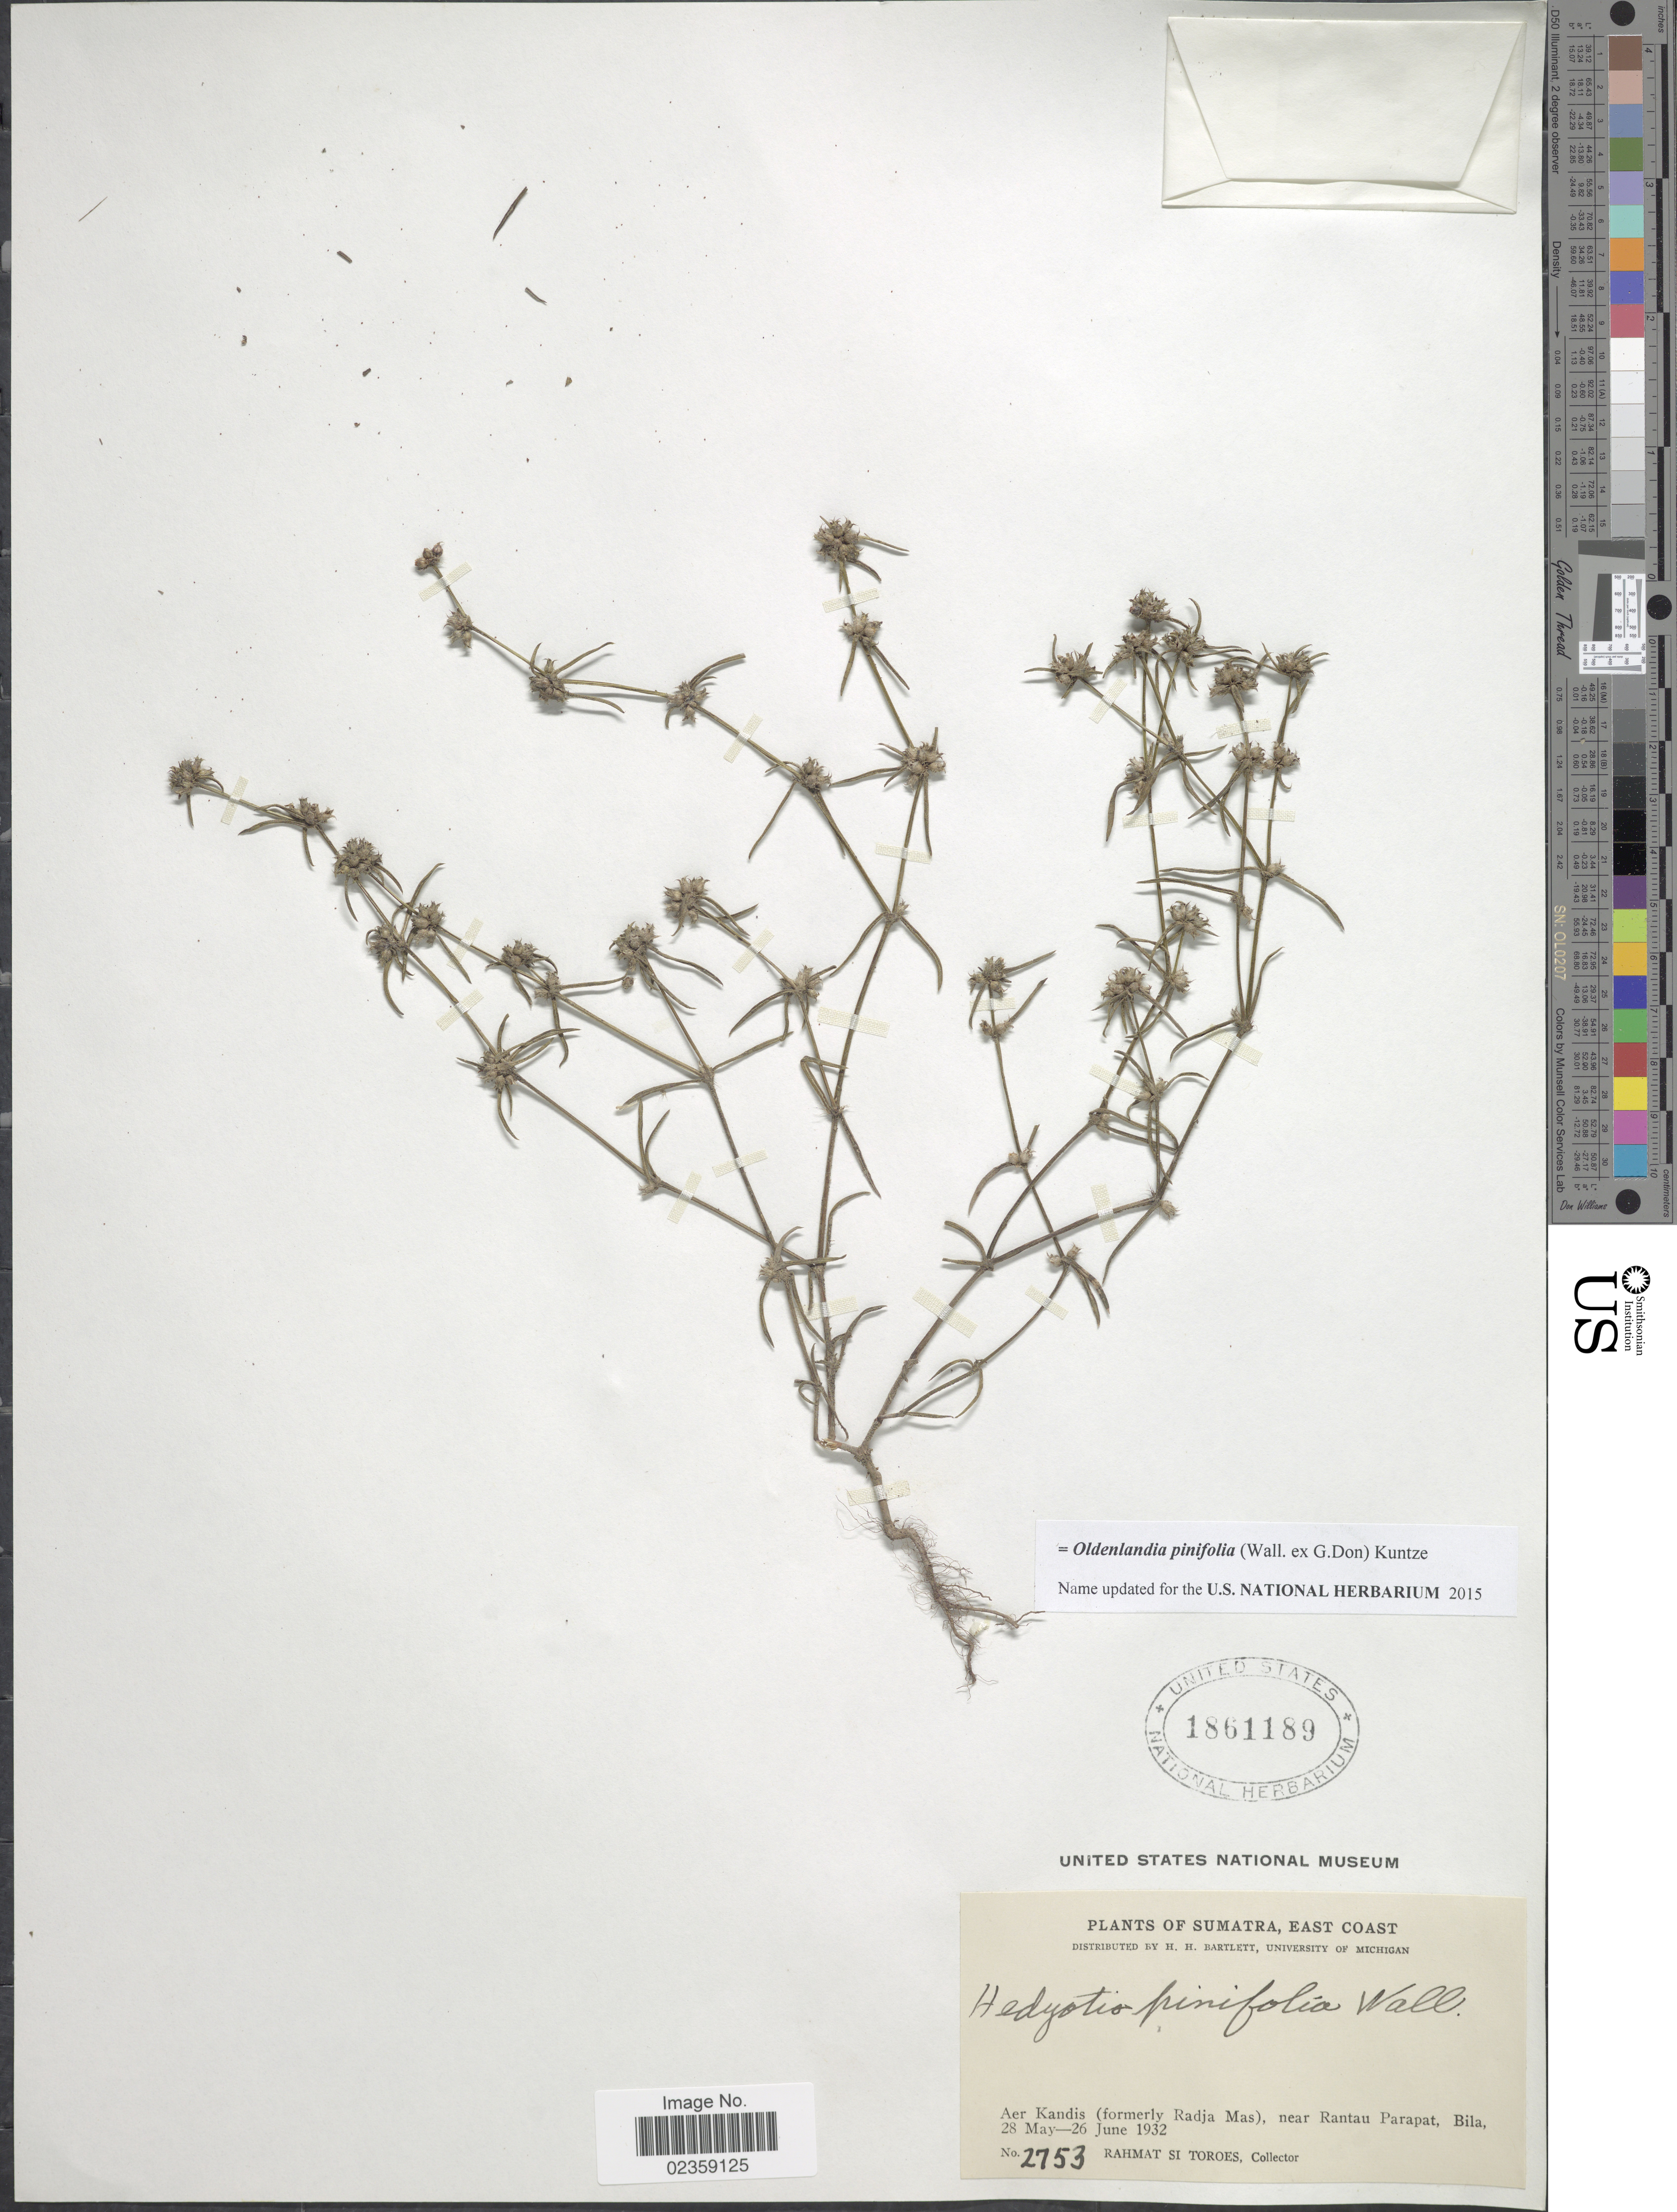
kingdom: Plantae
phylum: Tracheophyta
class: Magnoliopsida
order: Gentianales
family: Rubiaceae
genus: Oldenlandia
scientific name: Oldenlandia pinifolia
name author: (Wall. ex G. Don) Kuntze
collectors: Rahmat Si Boeea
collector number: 2753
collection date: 1932-05-28/1932-06-26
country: Indonesia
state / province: Sumatra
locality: Sumatra, East Coast. Aer Kandis (formerly Radja Mas), near Rantau Parapat, Bila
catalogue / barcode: US 1861189